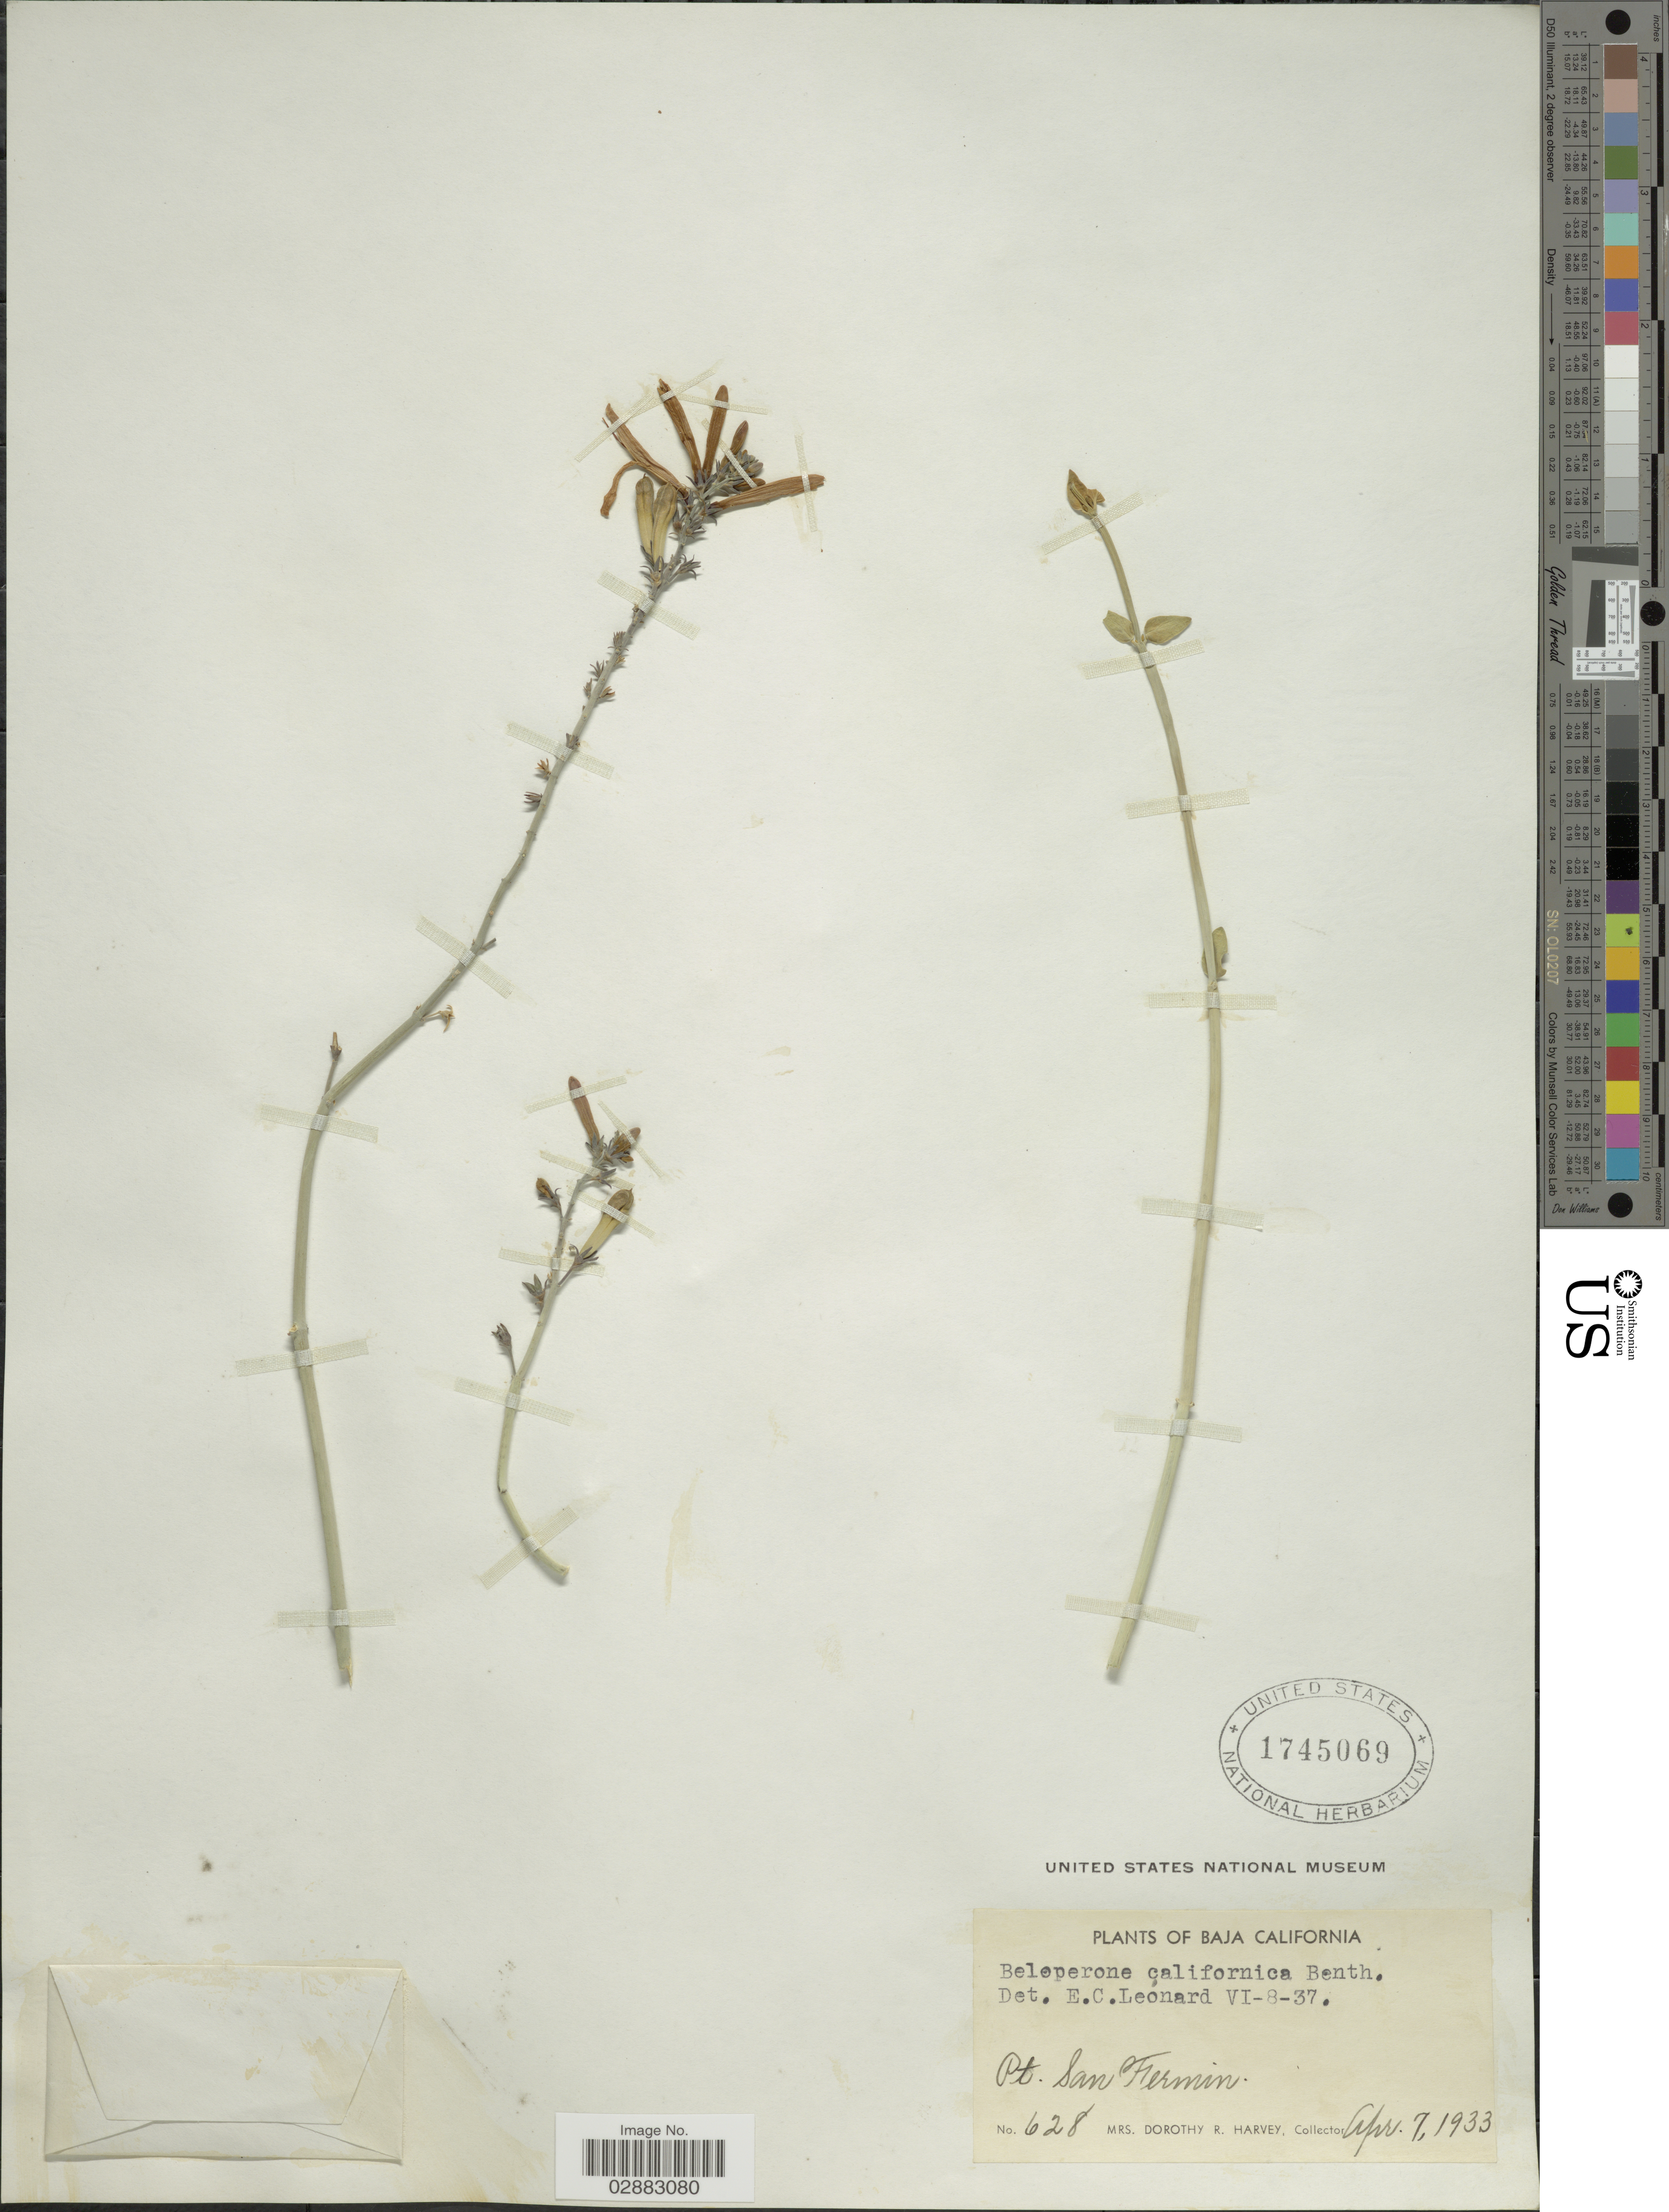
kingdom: Plantae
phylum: Tracheophyta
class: Magnoliopsida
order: Lamiales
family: Acanthaceae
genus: Beloperone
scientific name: Beloperone californica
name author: Benth.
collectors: Harvey, Mrs. D. R.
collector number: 628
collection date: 1933-04-07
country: Mexico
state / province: Baja California Sur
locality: Pt. San Fermin.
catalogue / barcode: US 1745069